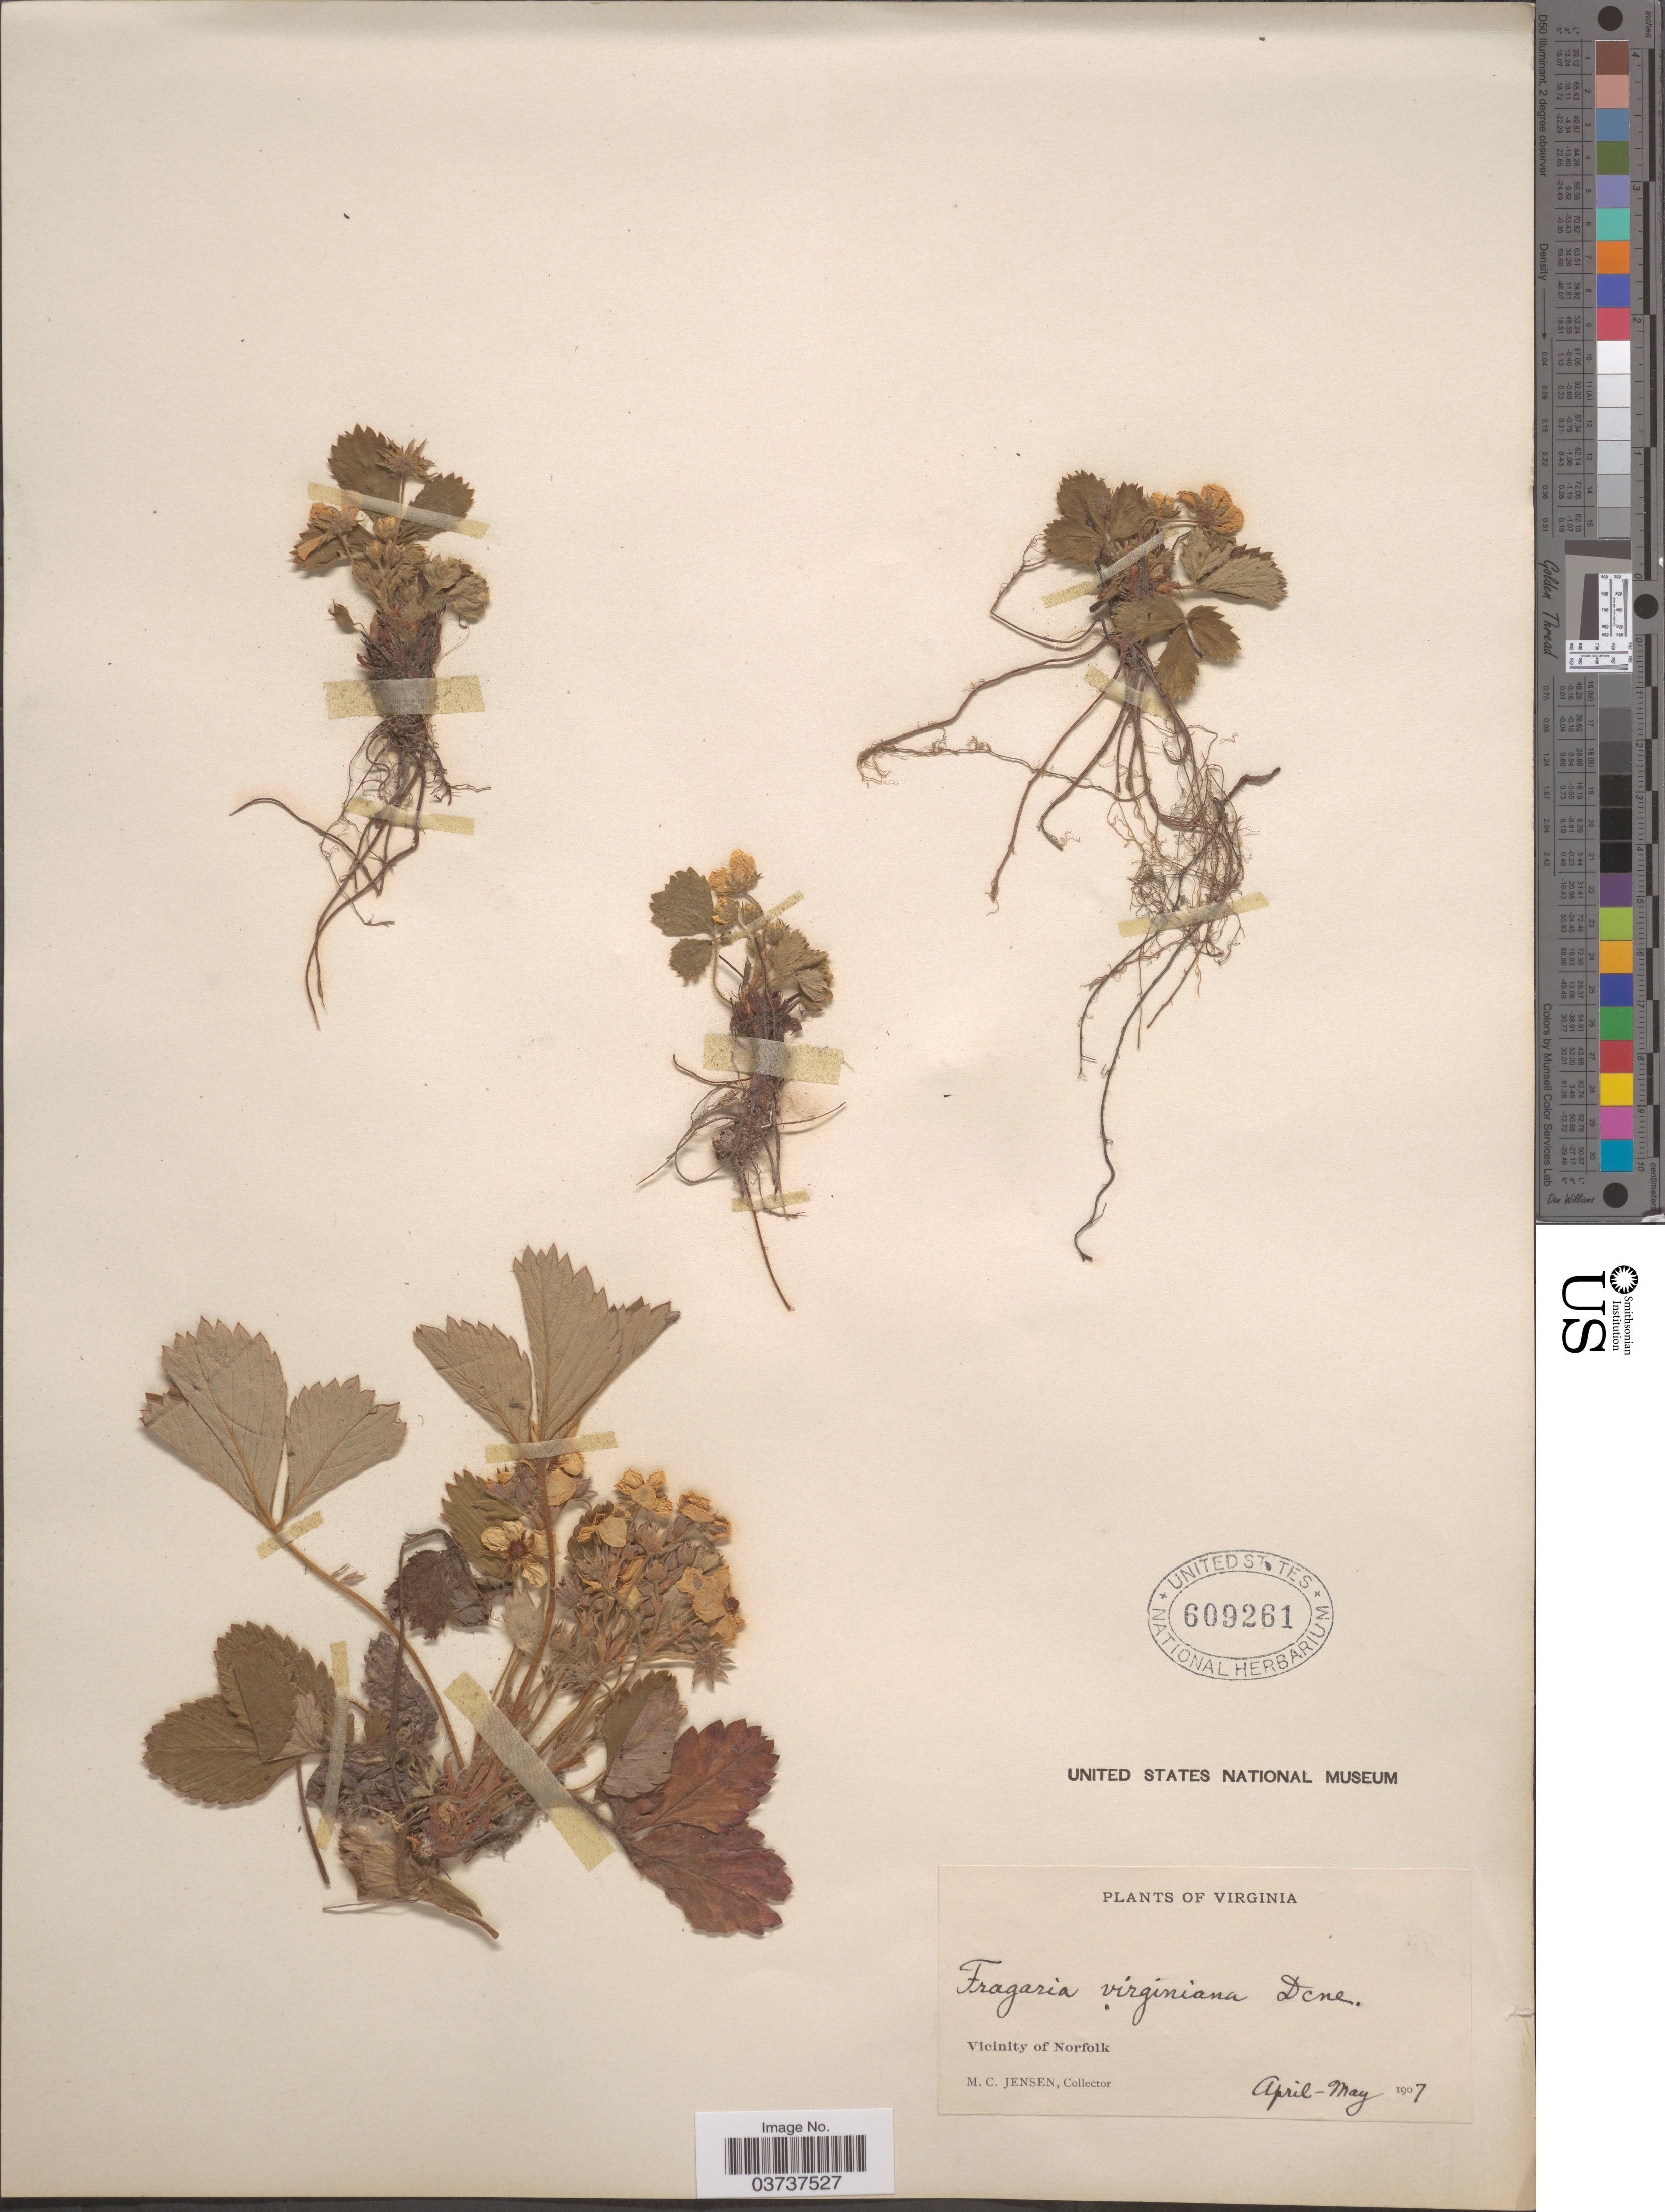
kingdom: Plantae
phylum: Tracheophyta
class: Magnoliopsida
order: Rosales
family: Rosaceae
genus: Fragaria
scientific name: Fragaria virginiana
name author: Mill.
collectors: M. C. Jensen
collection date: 1907-04/1907-05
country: United States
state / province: Virginia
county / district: City of Norfolk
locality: Vicinity of Norfolk.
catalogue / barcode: US 609261